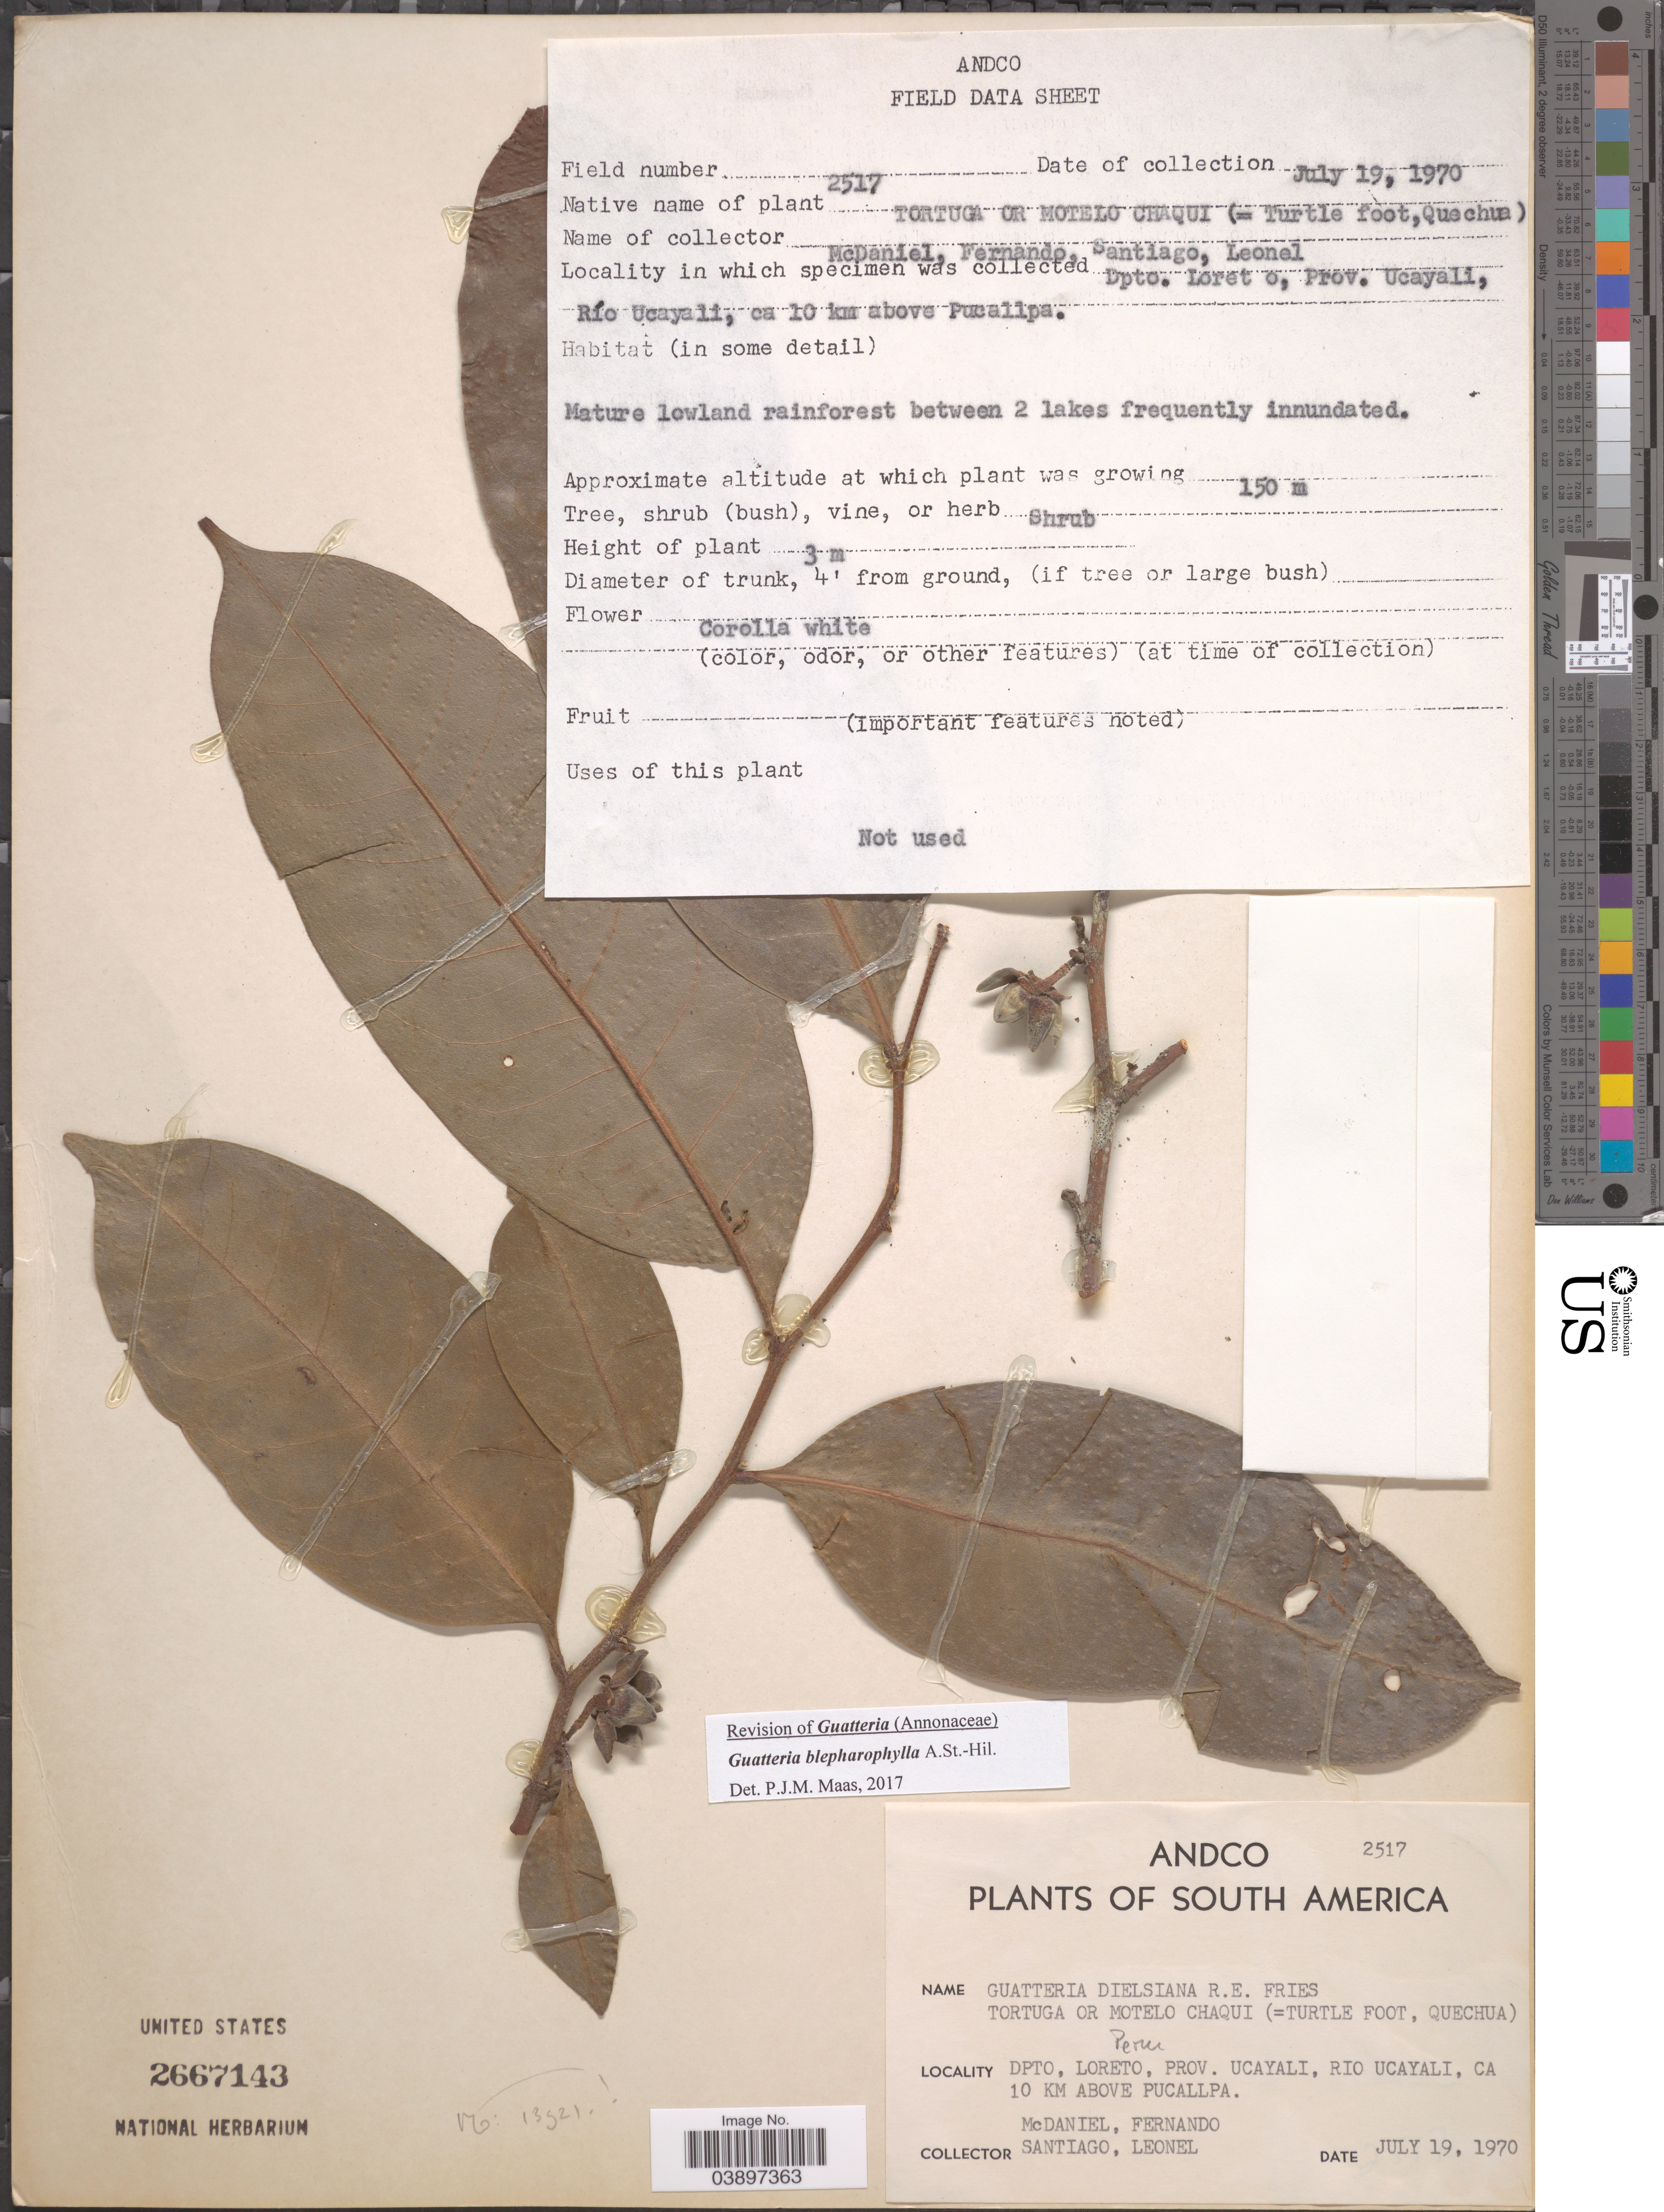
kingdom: Plantae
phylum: Tracheophyta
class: Magnoliopsida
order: Magnoliales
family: Annonaceae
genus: Guatteria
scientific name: Guatteria blepharophylla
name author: Mart.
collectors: -- McDaniel, -- Fernando, -. Santiago & -- Leonel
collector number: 2517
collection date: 1970-07-19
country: Peru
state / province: Loreto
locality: South America. Dpto. Loreto, Prov. Ucayali, Rio Ucayali, ca 10 km above Pucallpa.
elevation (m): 150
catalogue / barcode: US 2667143